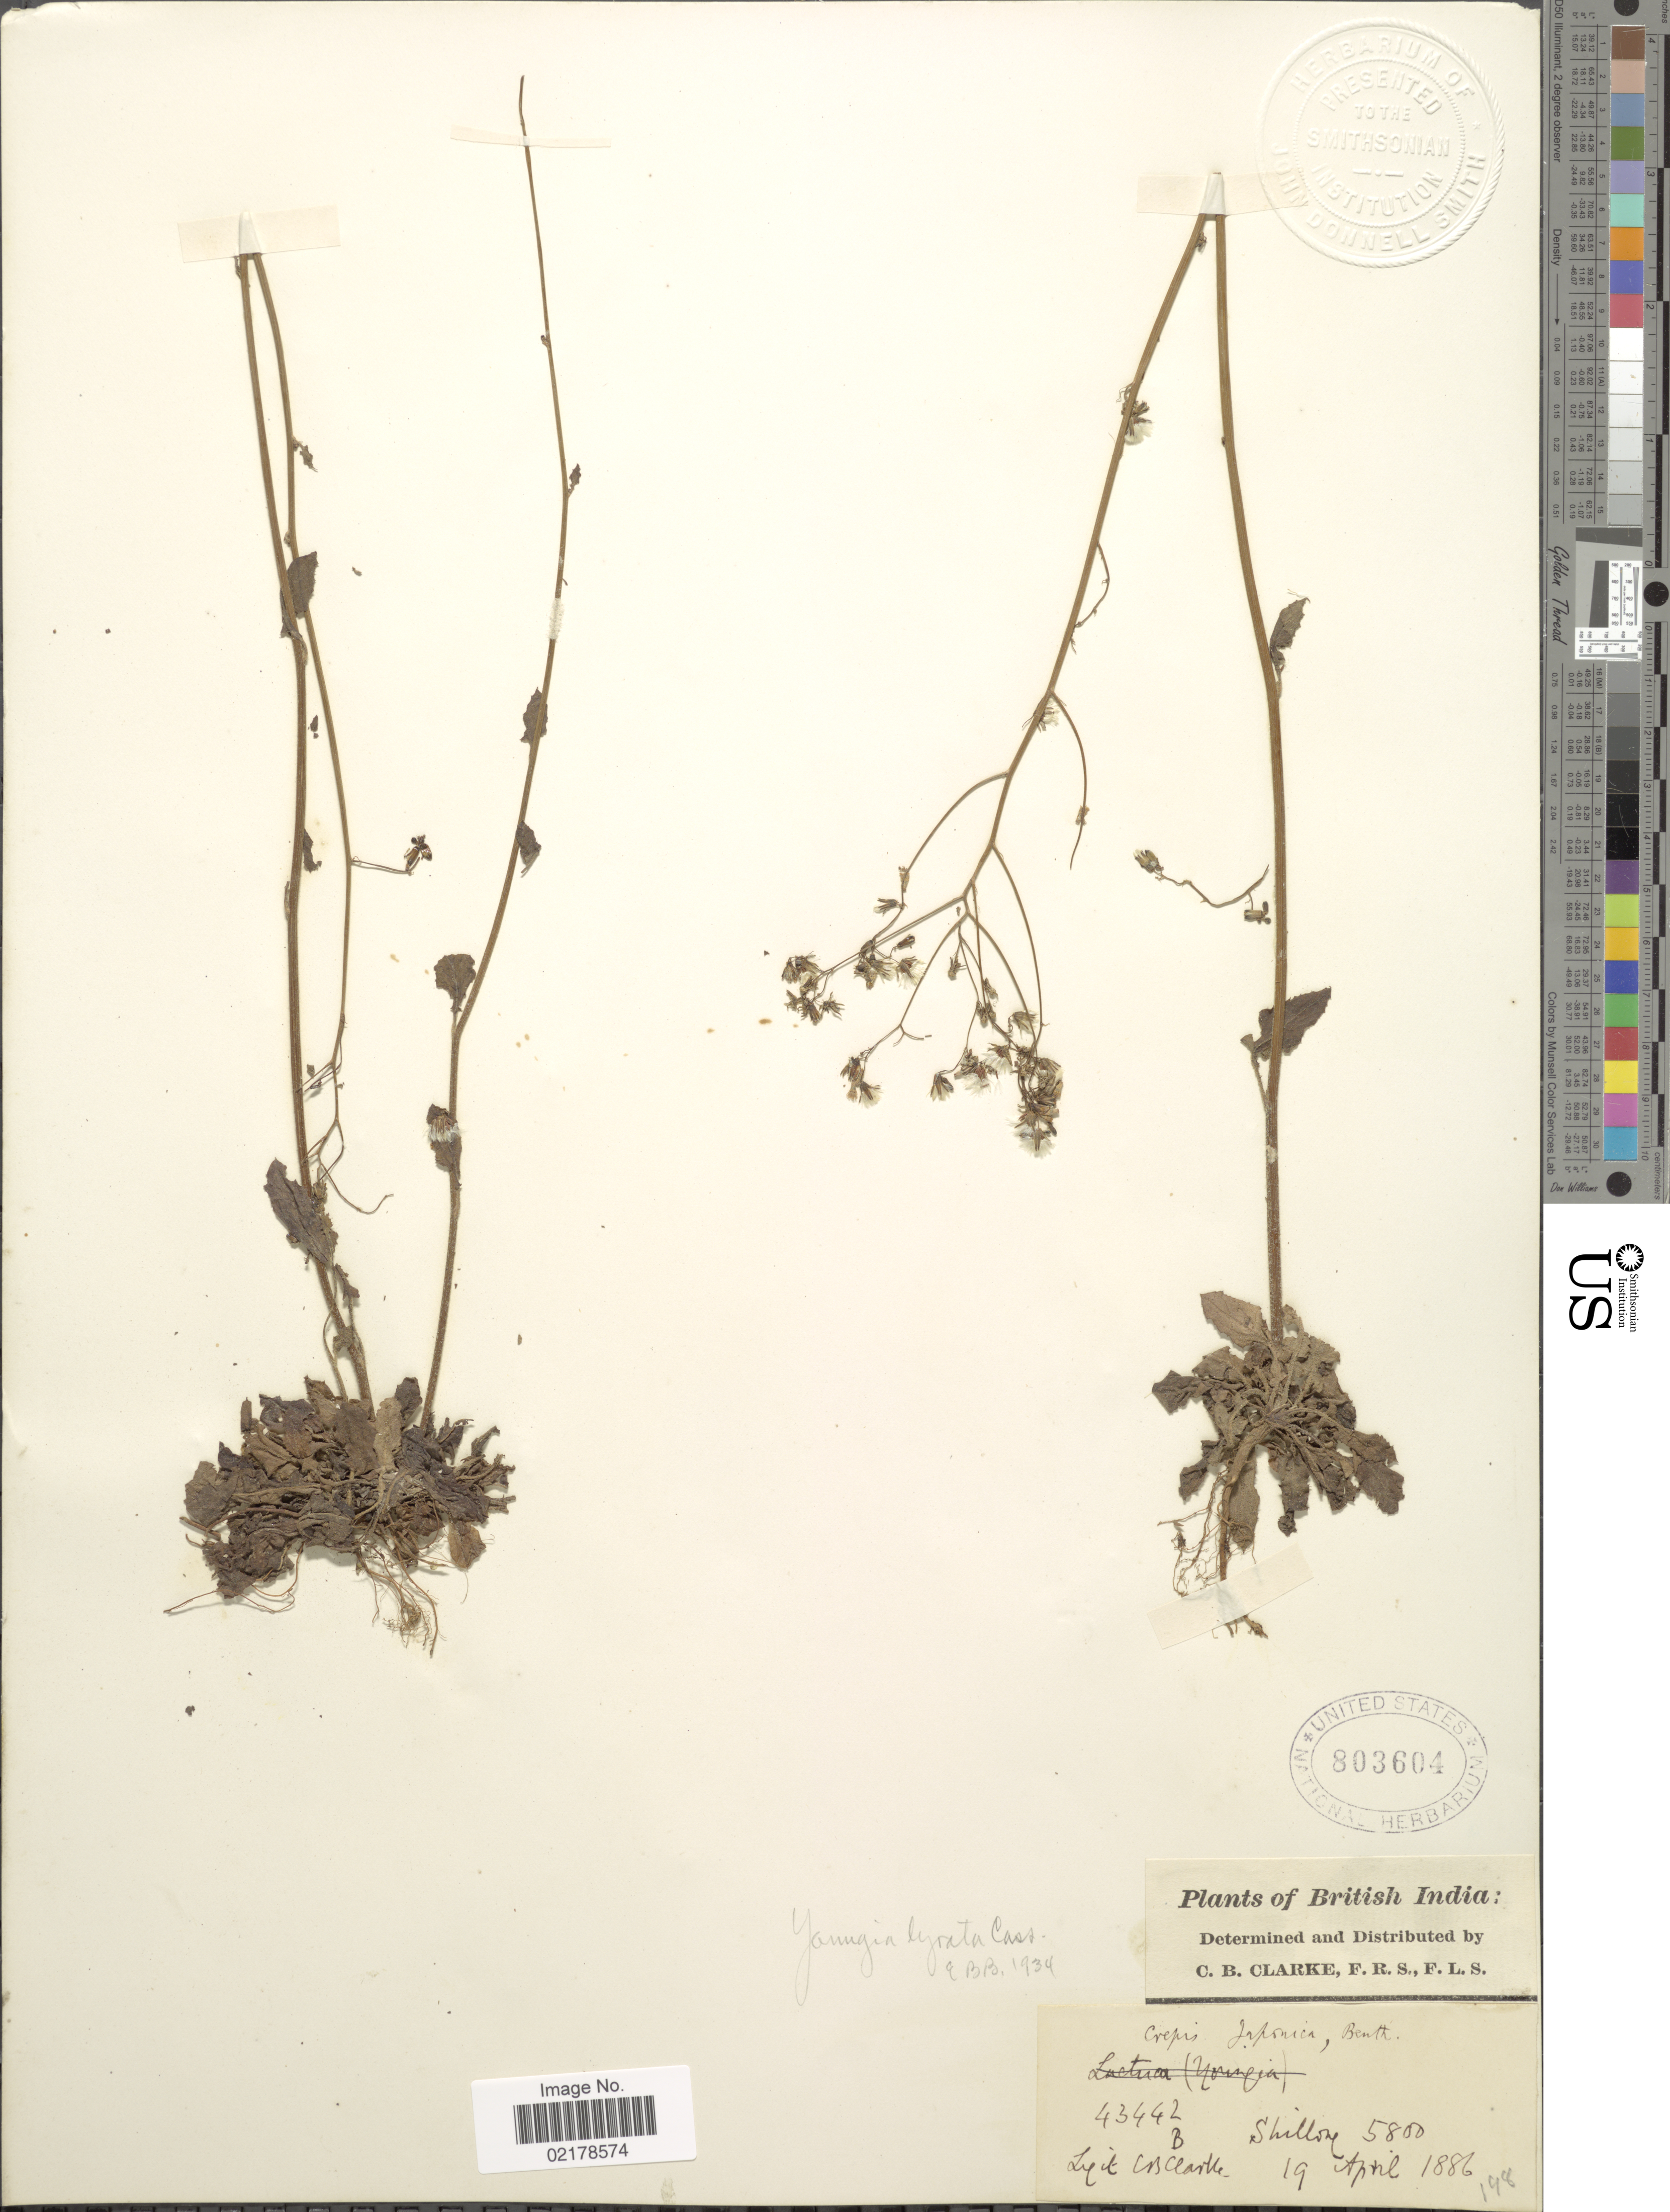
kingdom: Plantae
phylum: Tracheophyta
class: Magnoliopsida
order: Asterales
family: Asteraceae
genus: Youngia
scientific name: Youngia japonica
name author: (L.) DC.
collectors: C. B. Clarke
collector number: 43442B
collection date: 1886-04-19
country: India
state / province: Meghalaya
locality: Shillong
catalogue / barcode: US 8030604